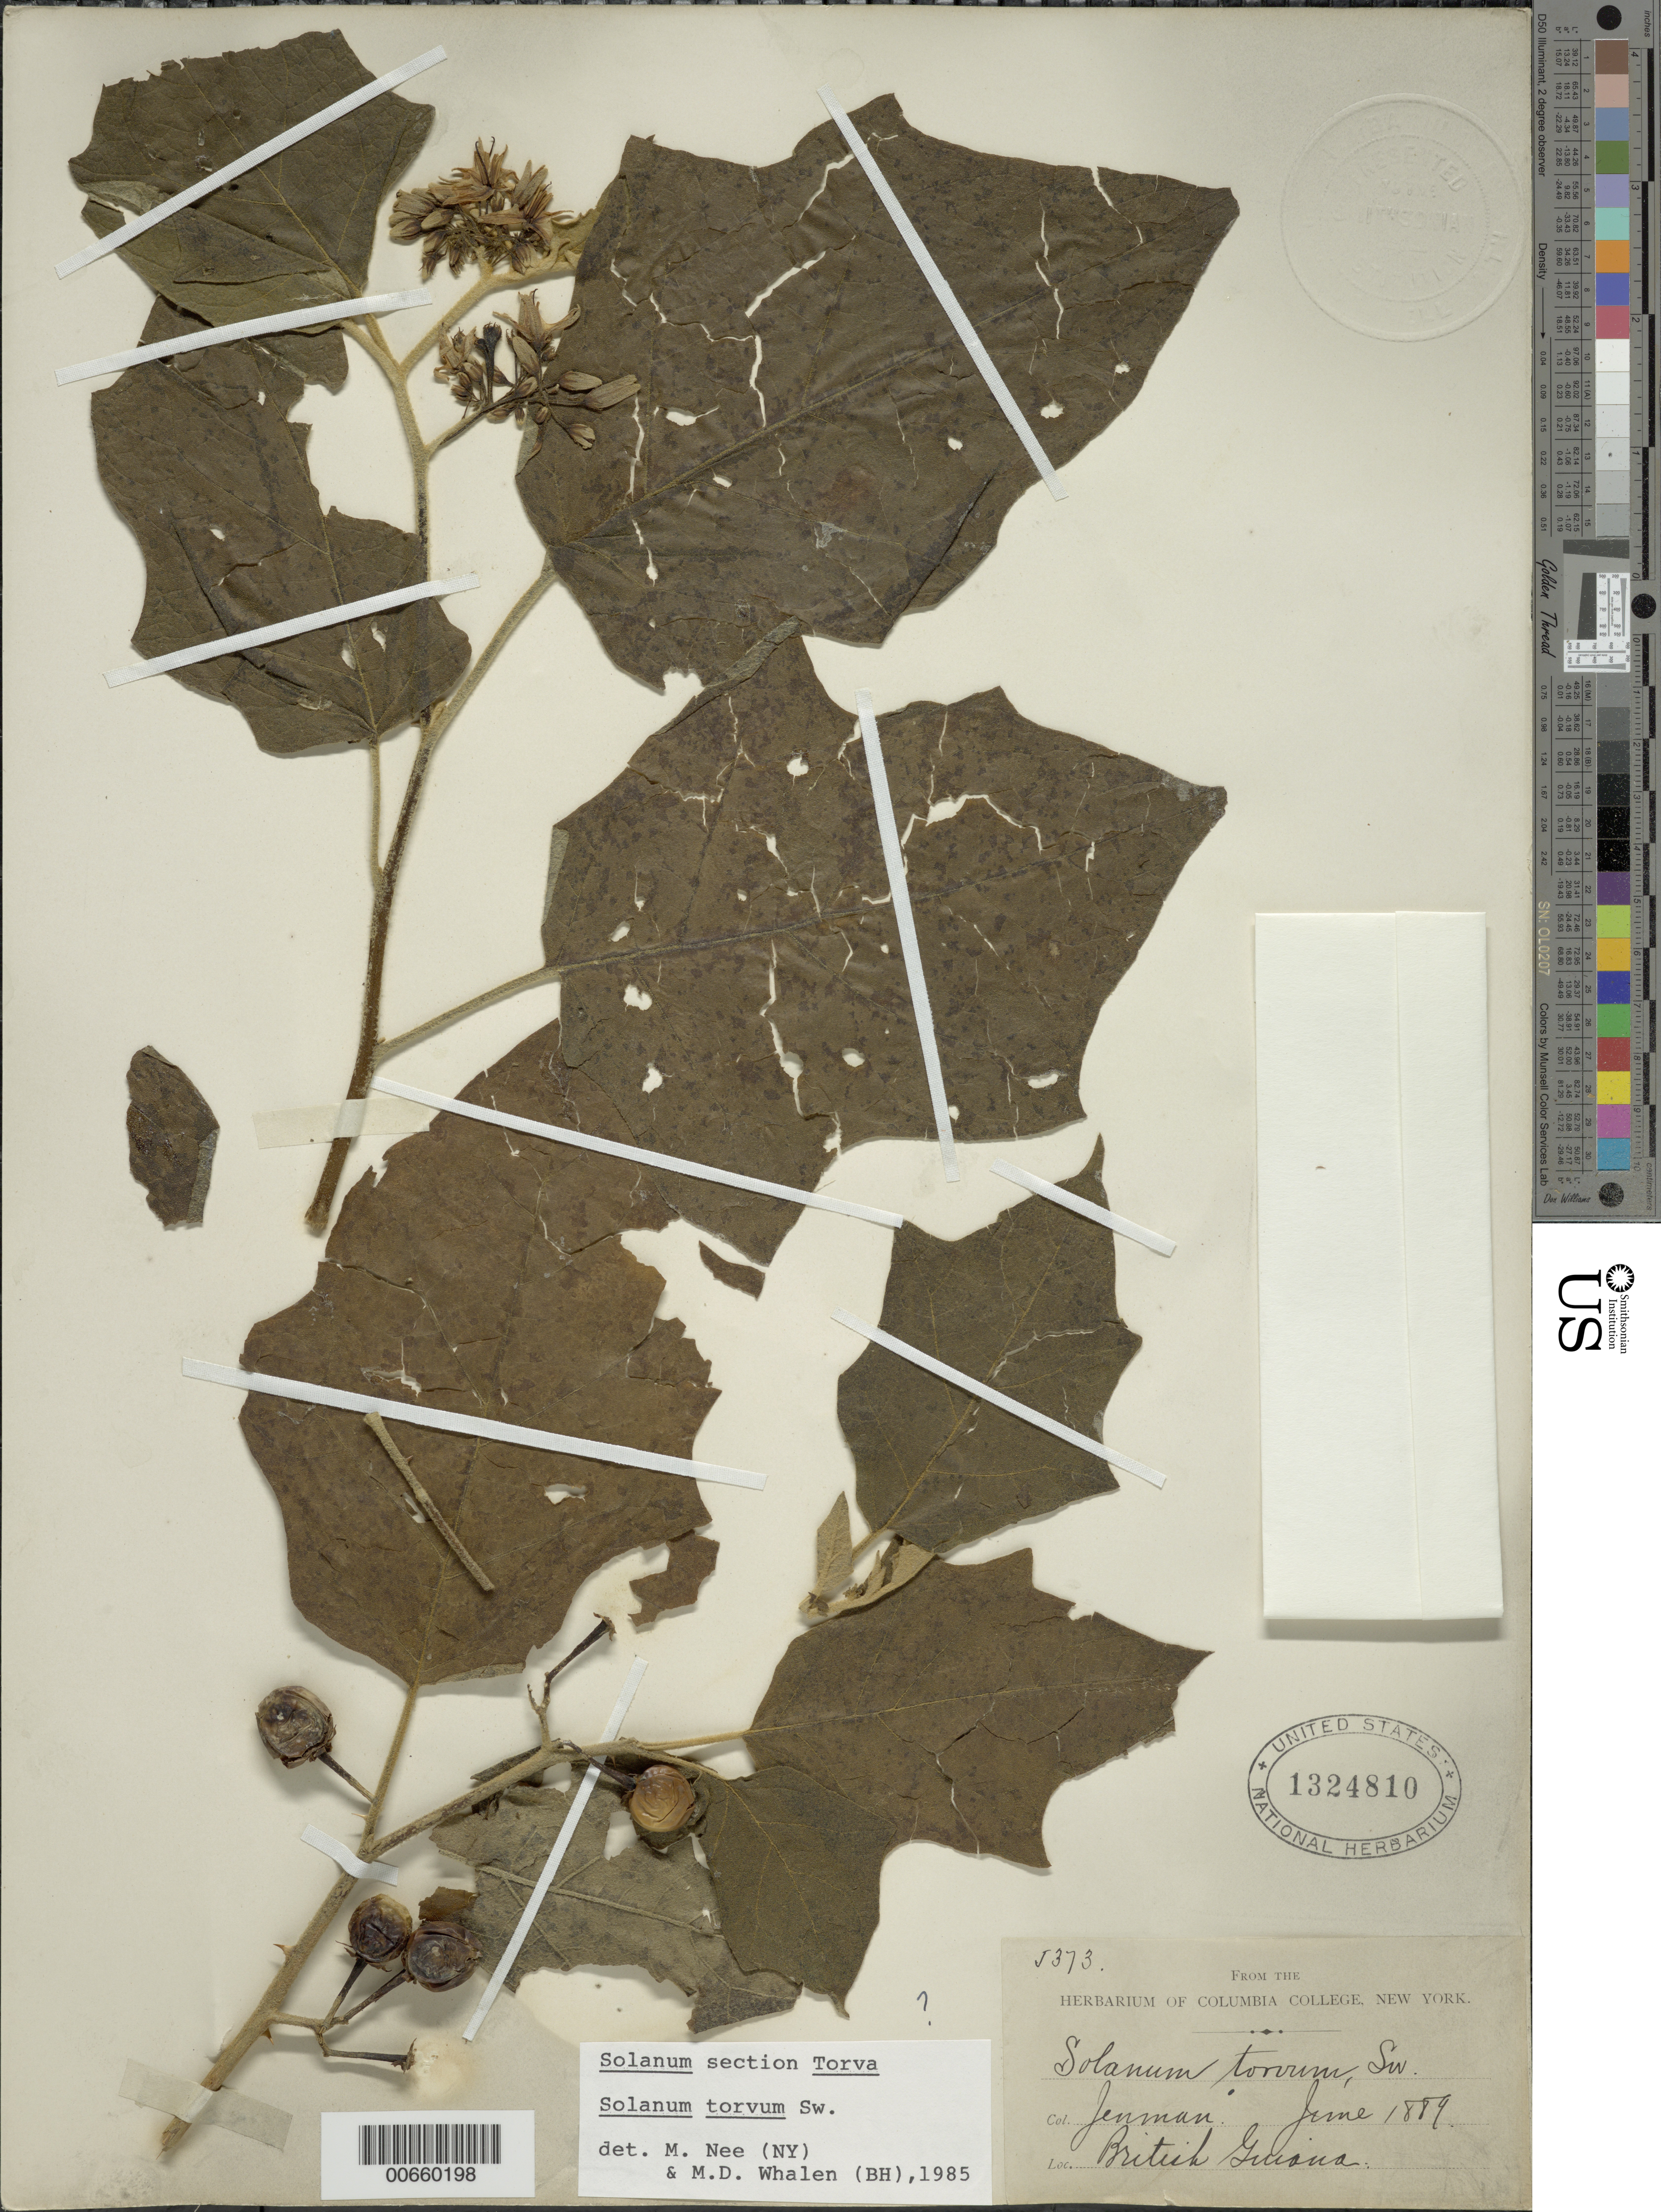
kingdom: Plantae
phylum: Tracheophyta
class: Magnoliopsida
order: Solanales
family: Solanaceae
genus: Solanum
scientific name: Solanum torvum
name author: Sw.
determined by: Whalen, M. D.; Nee, M. H.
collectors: G. S. Jenman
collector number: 5373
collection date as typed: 6 Jun 1889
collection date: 1889-06-06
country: Guyana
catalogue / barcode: US 1324810